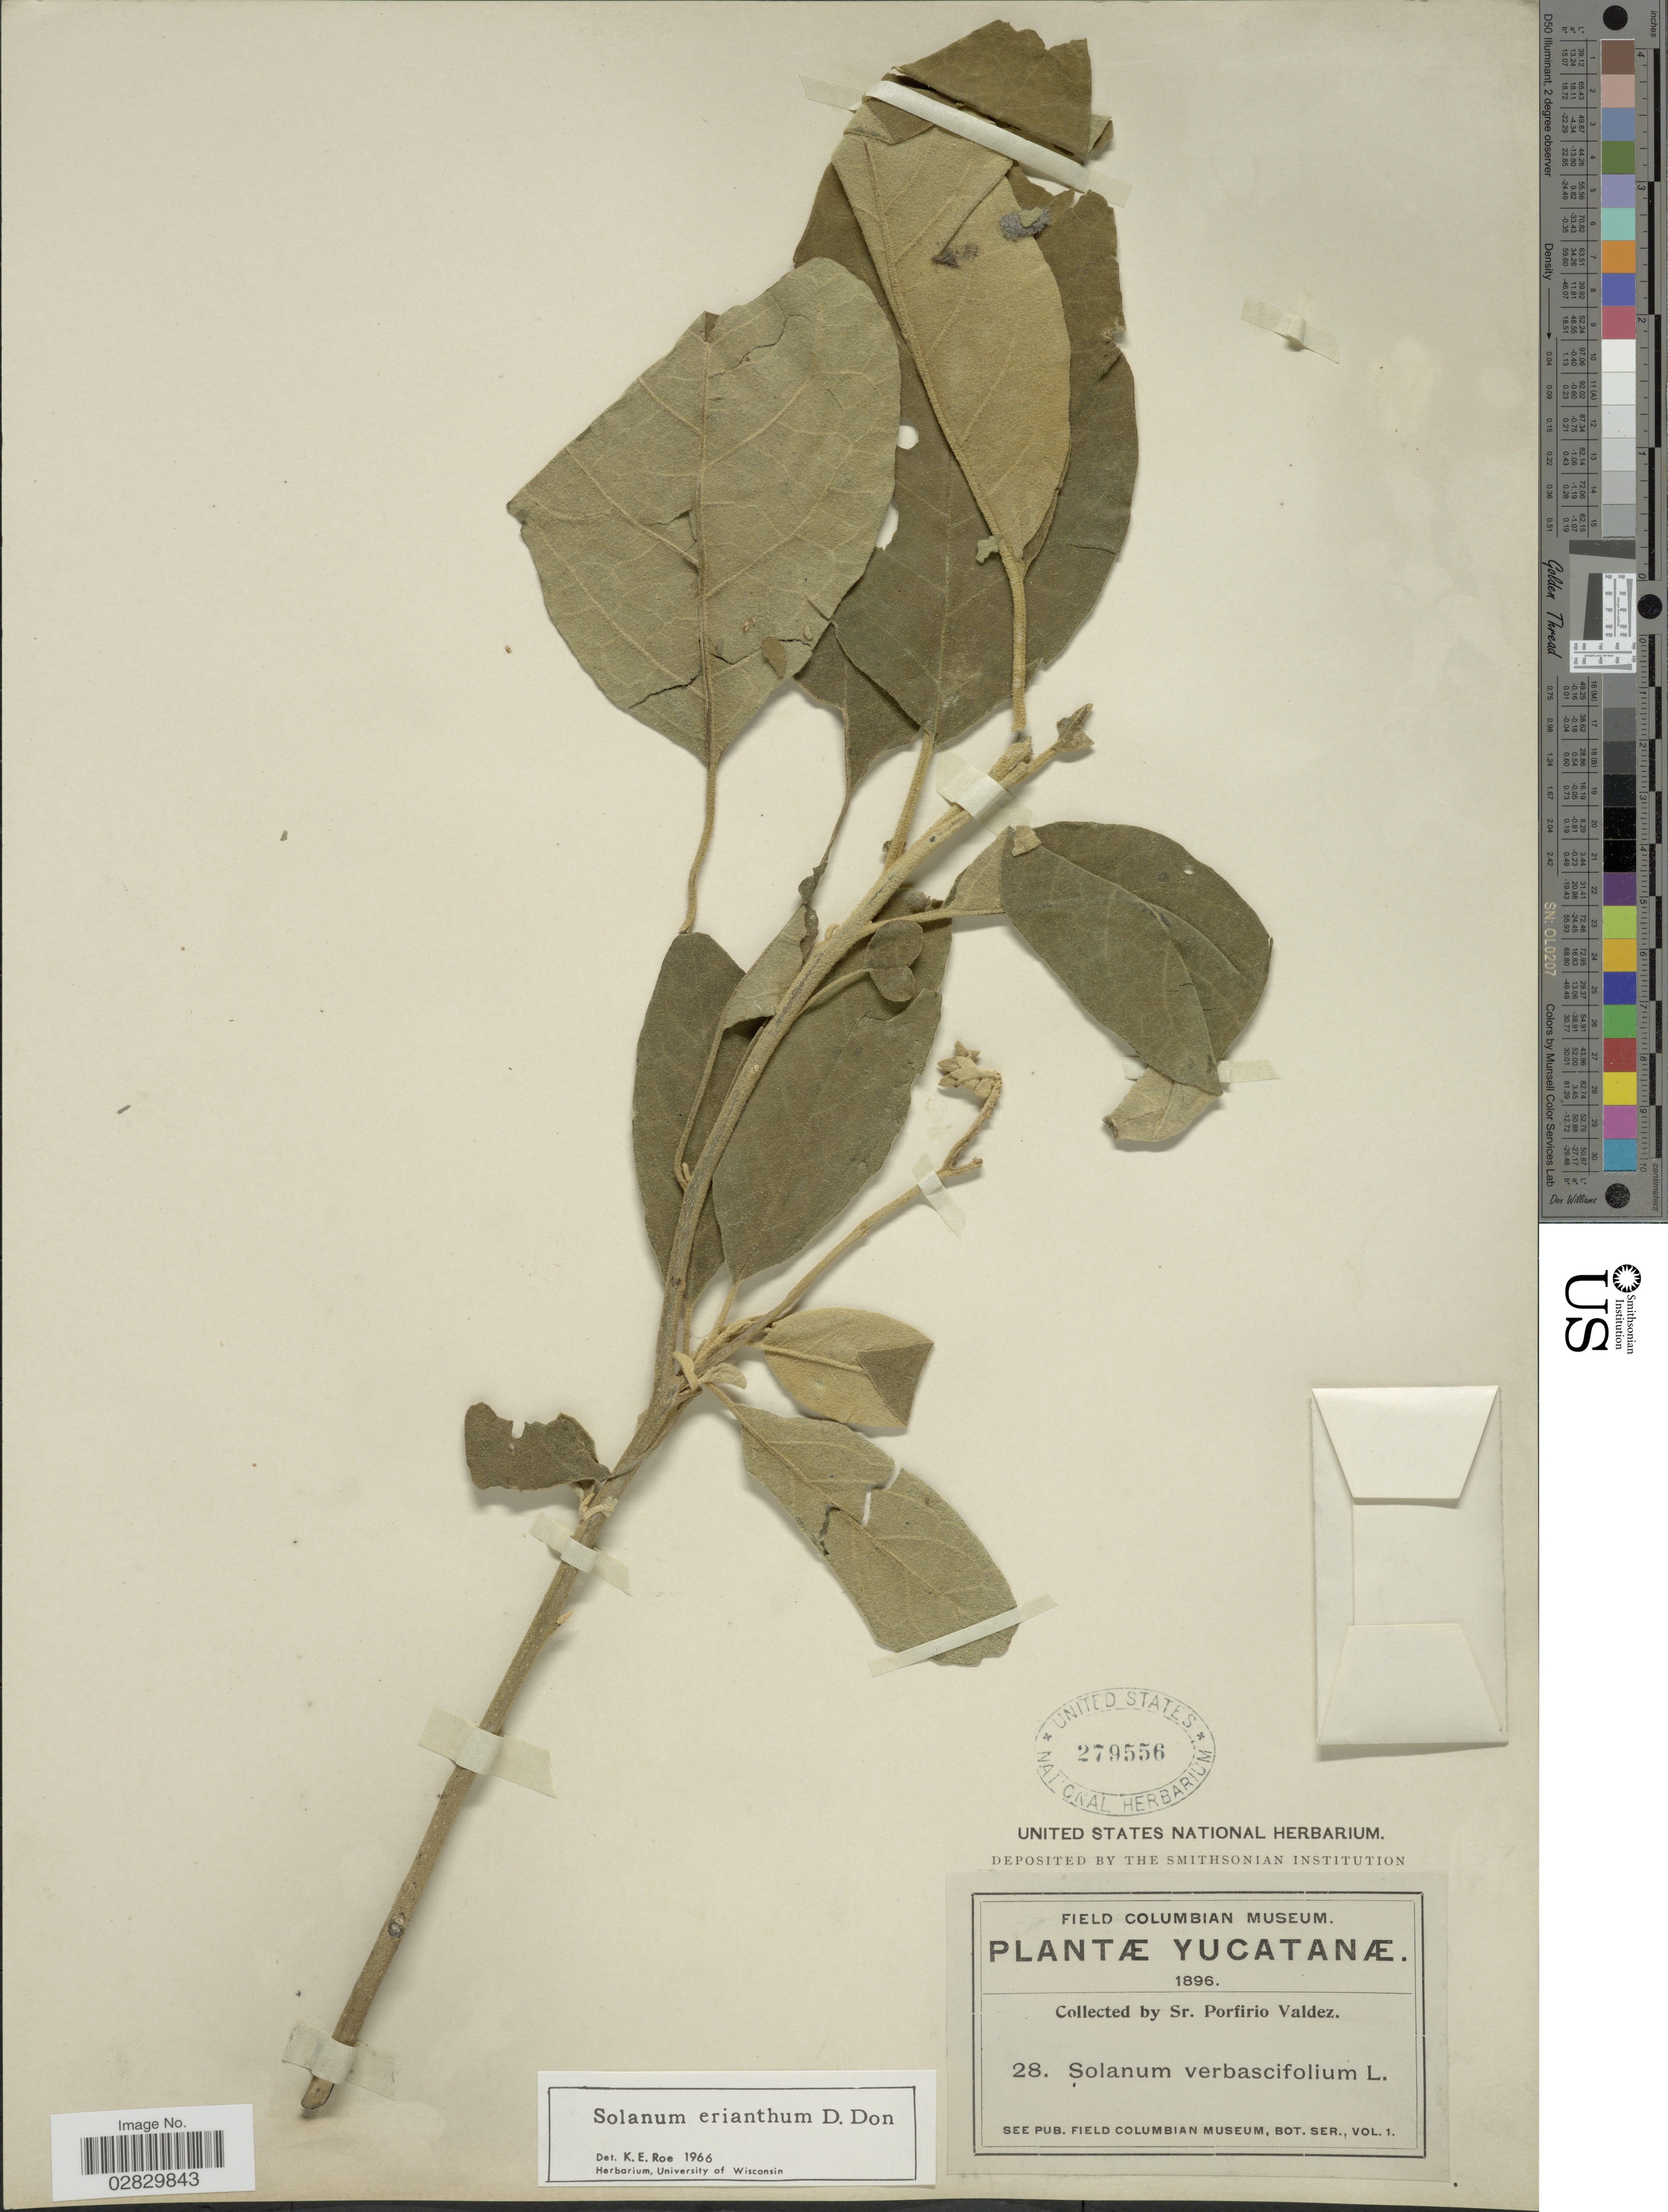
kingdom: Plantae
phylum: Tracheophyta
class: Magnoliopsida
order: Solanales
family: Solanaceae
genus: Solanum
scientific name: Solanum erianthum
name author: D. Don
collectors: P. Valdez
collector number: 28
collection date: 1896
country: Mexico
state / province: Yucatán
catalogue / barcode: US 279556